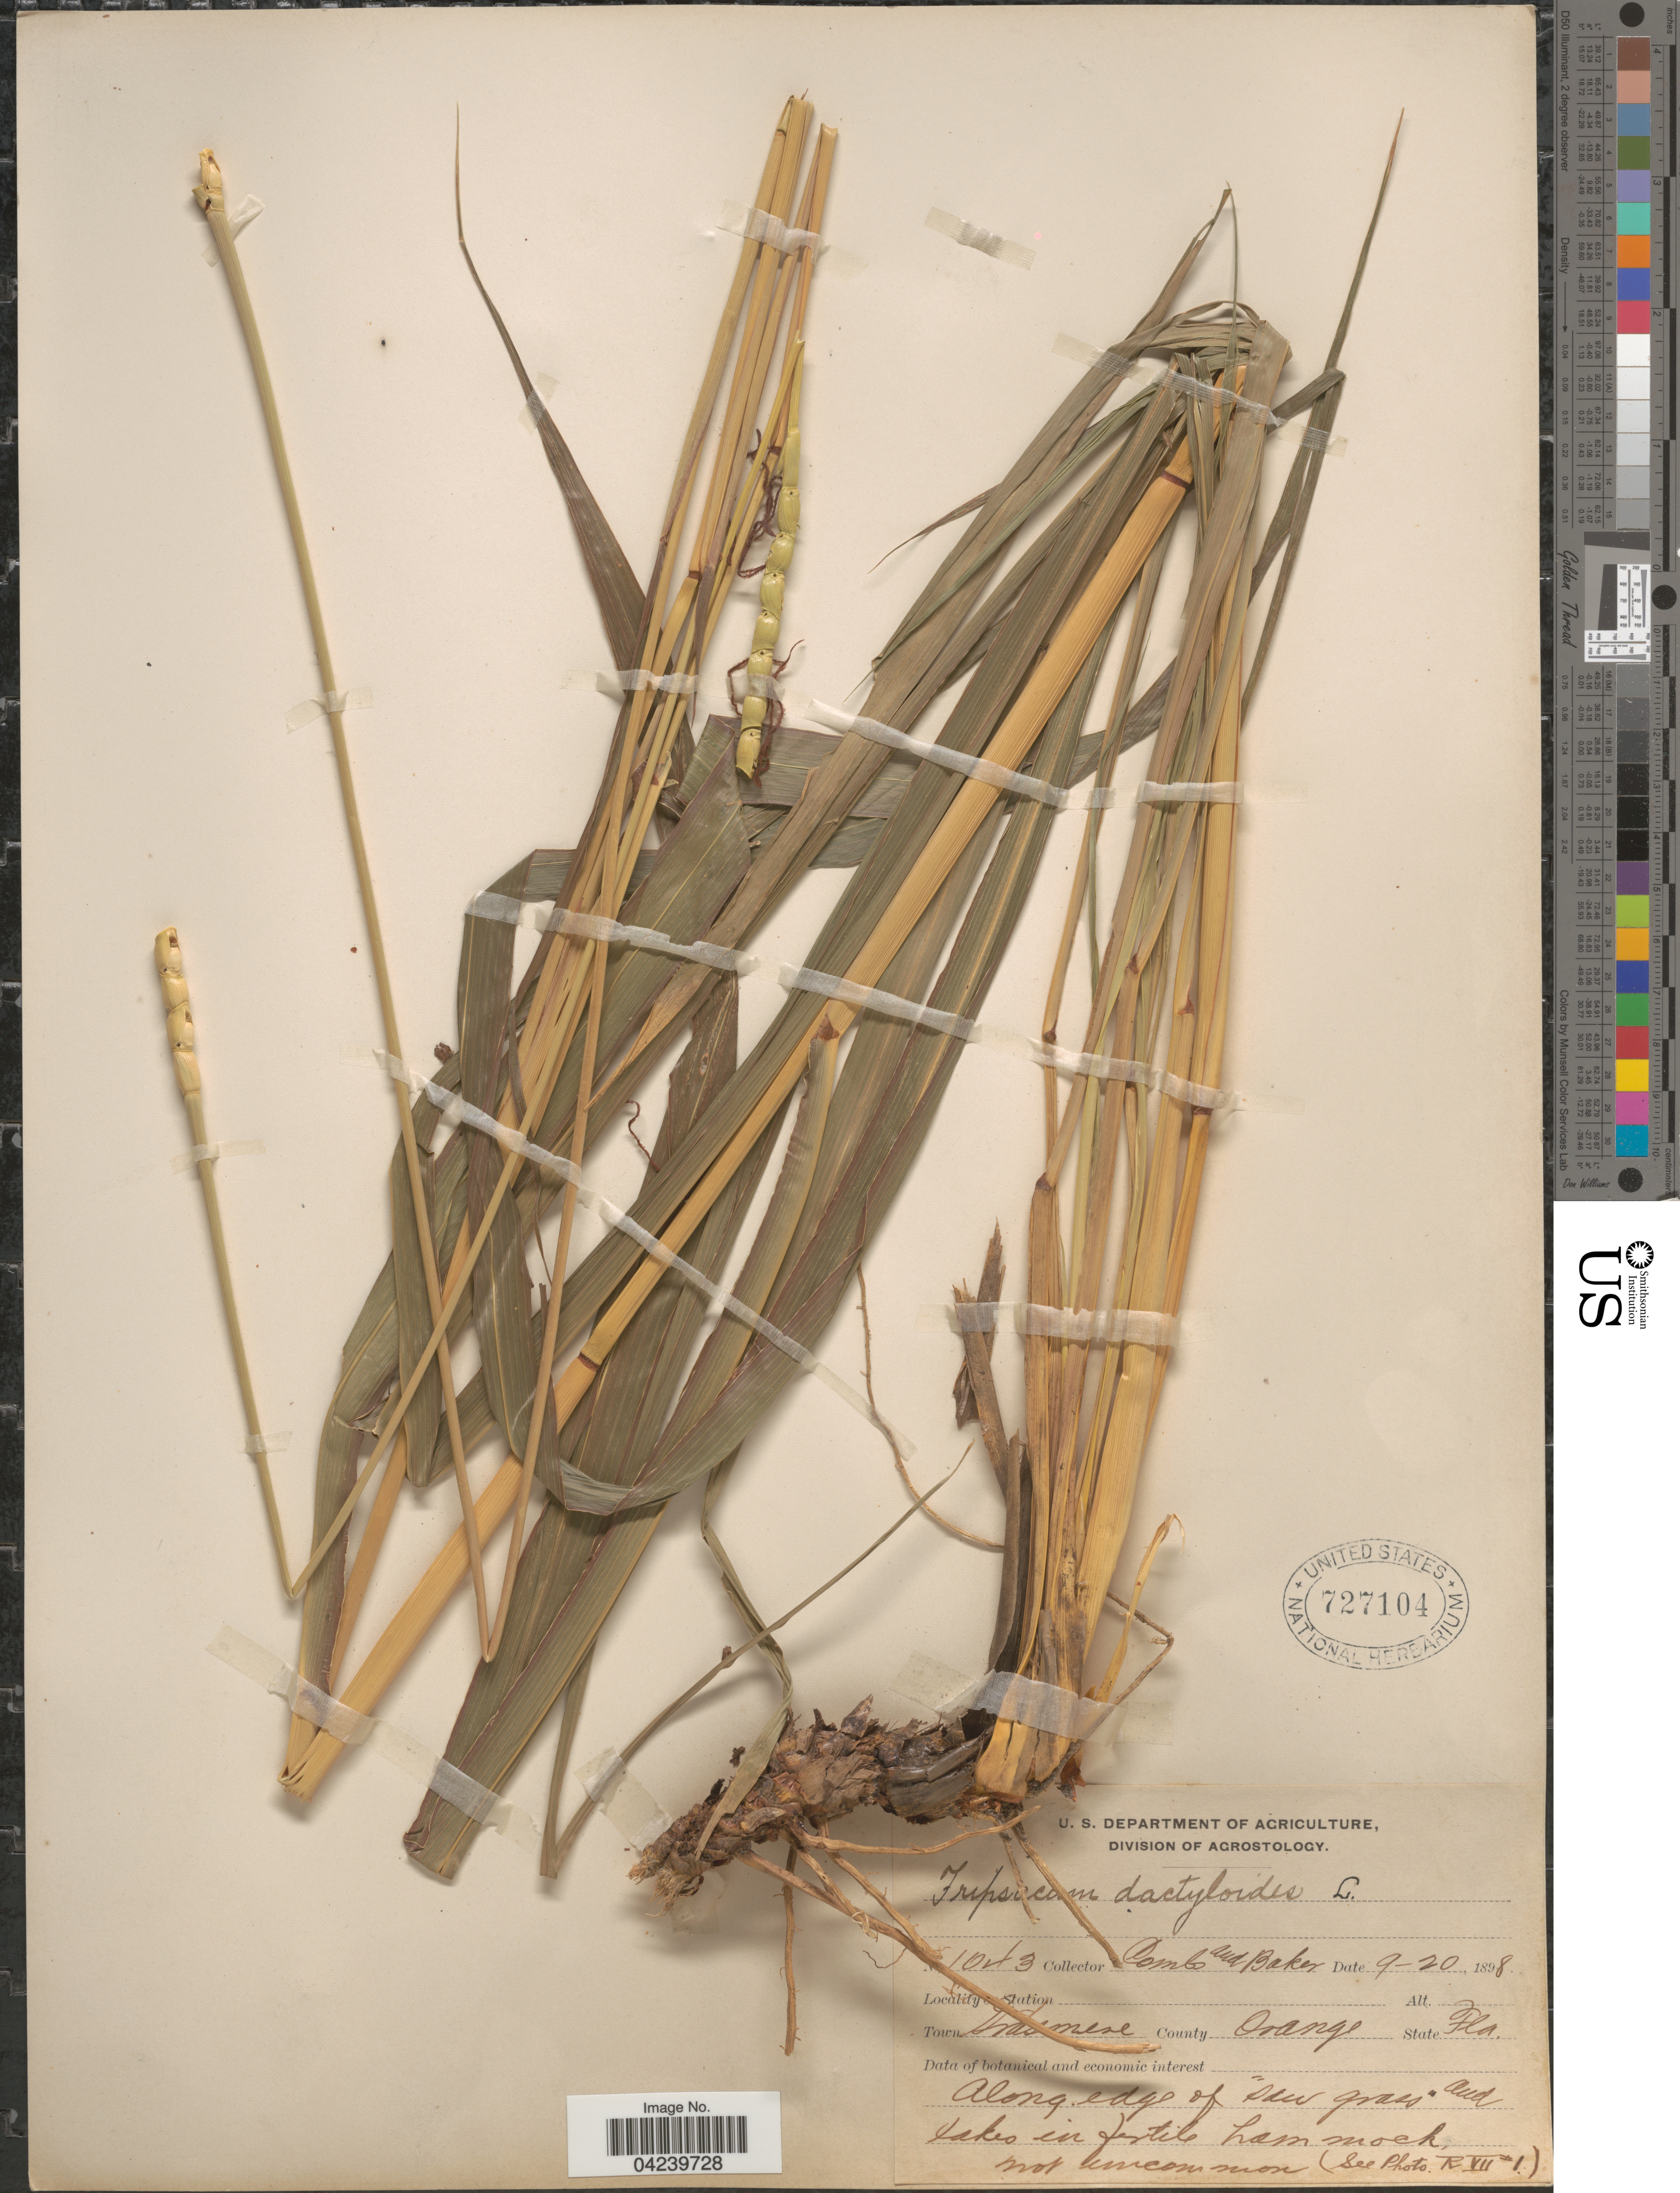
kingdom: Plantae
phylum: Tracheophyta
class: Liliopsida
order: Poales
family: Poaceae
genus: Tripsacum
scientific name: Tripsacum dactyloides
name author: (L.) L.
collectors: -. Combs & -- Baker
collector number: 1043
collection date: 1898-09-20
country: United States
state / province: Florida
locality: Town Grasmere. County Orange. Along edges of "saw grass" and lakes in fertile hammock.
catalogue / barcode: US 727104